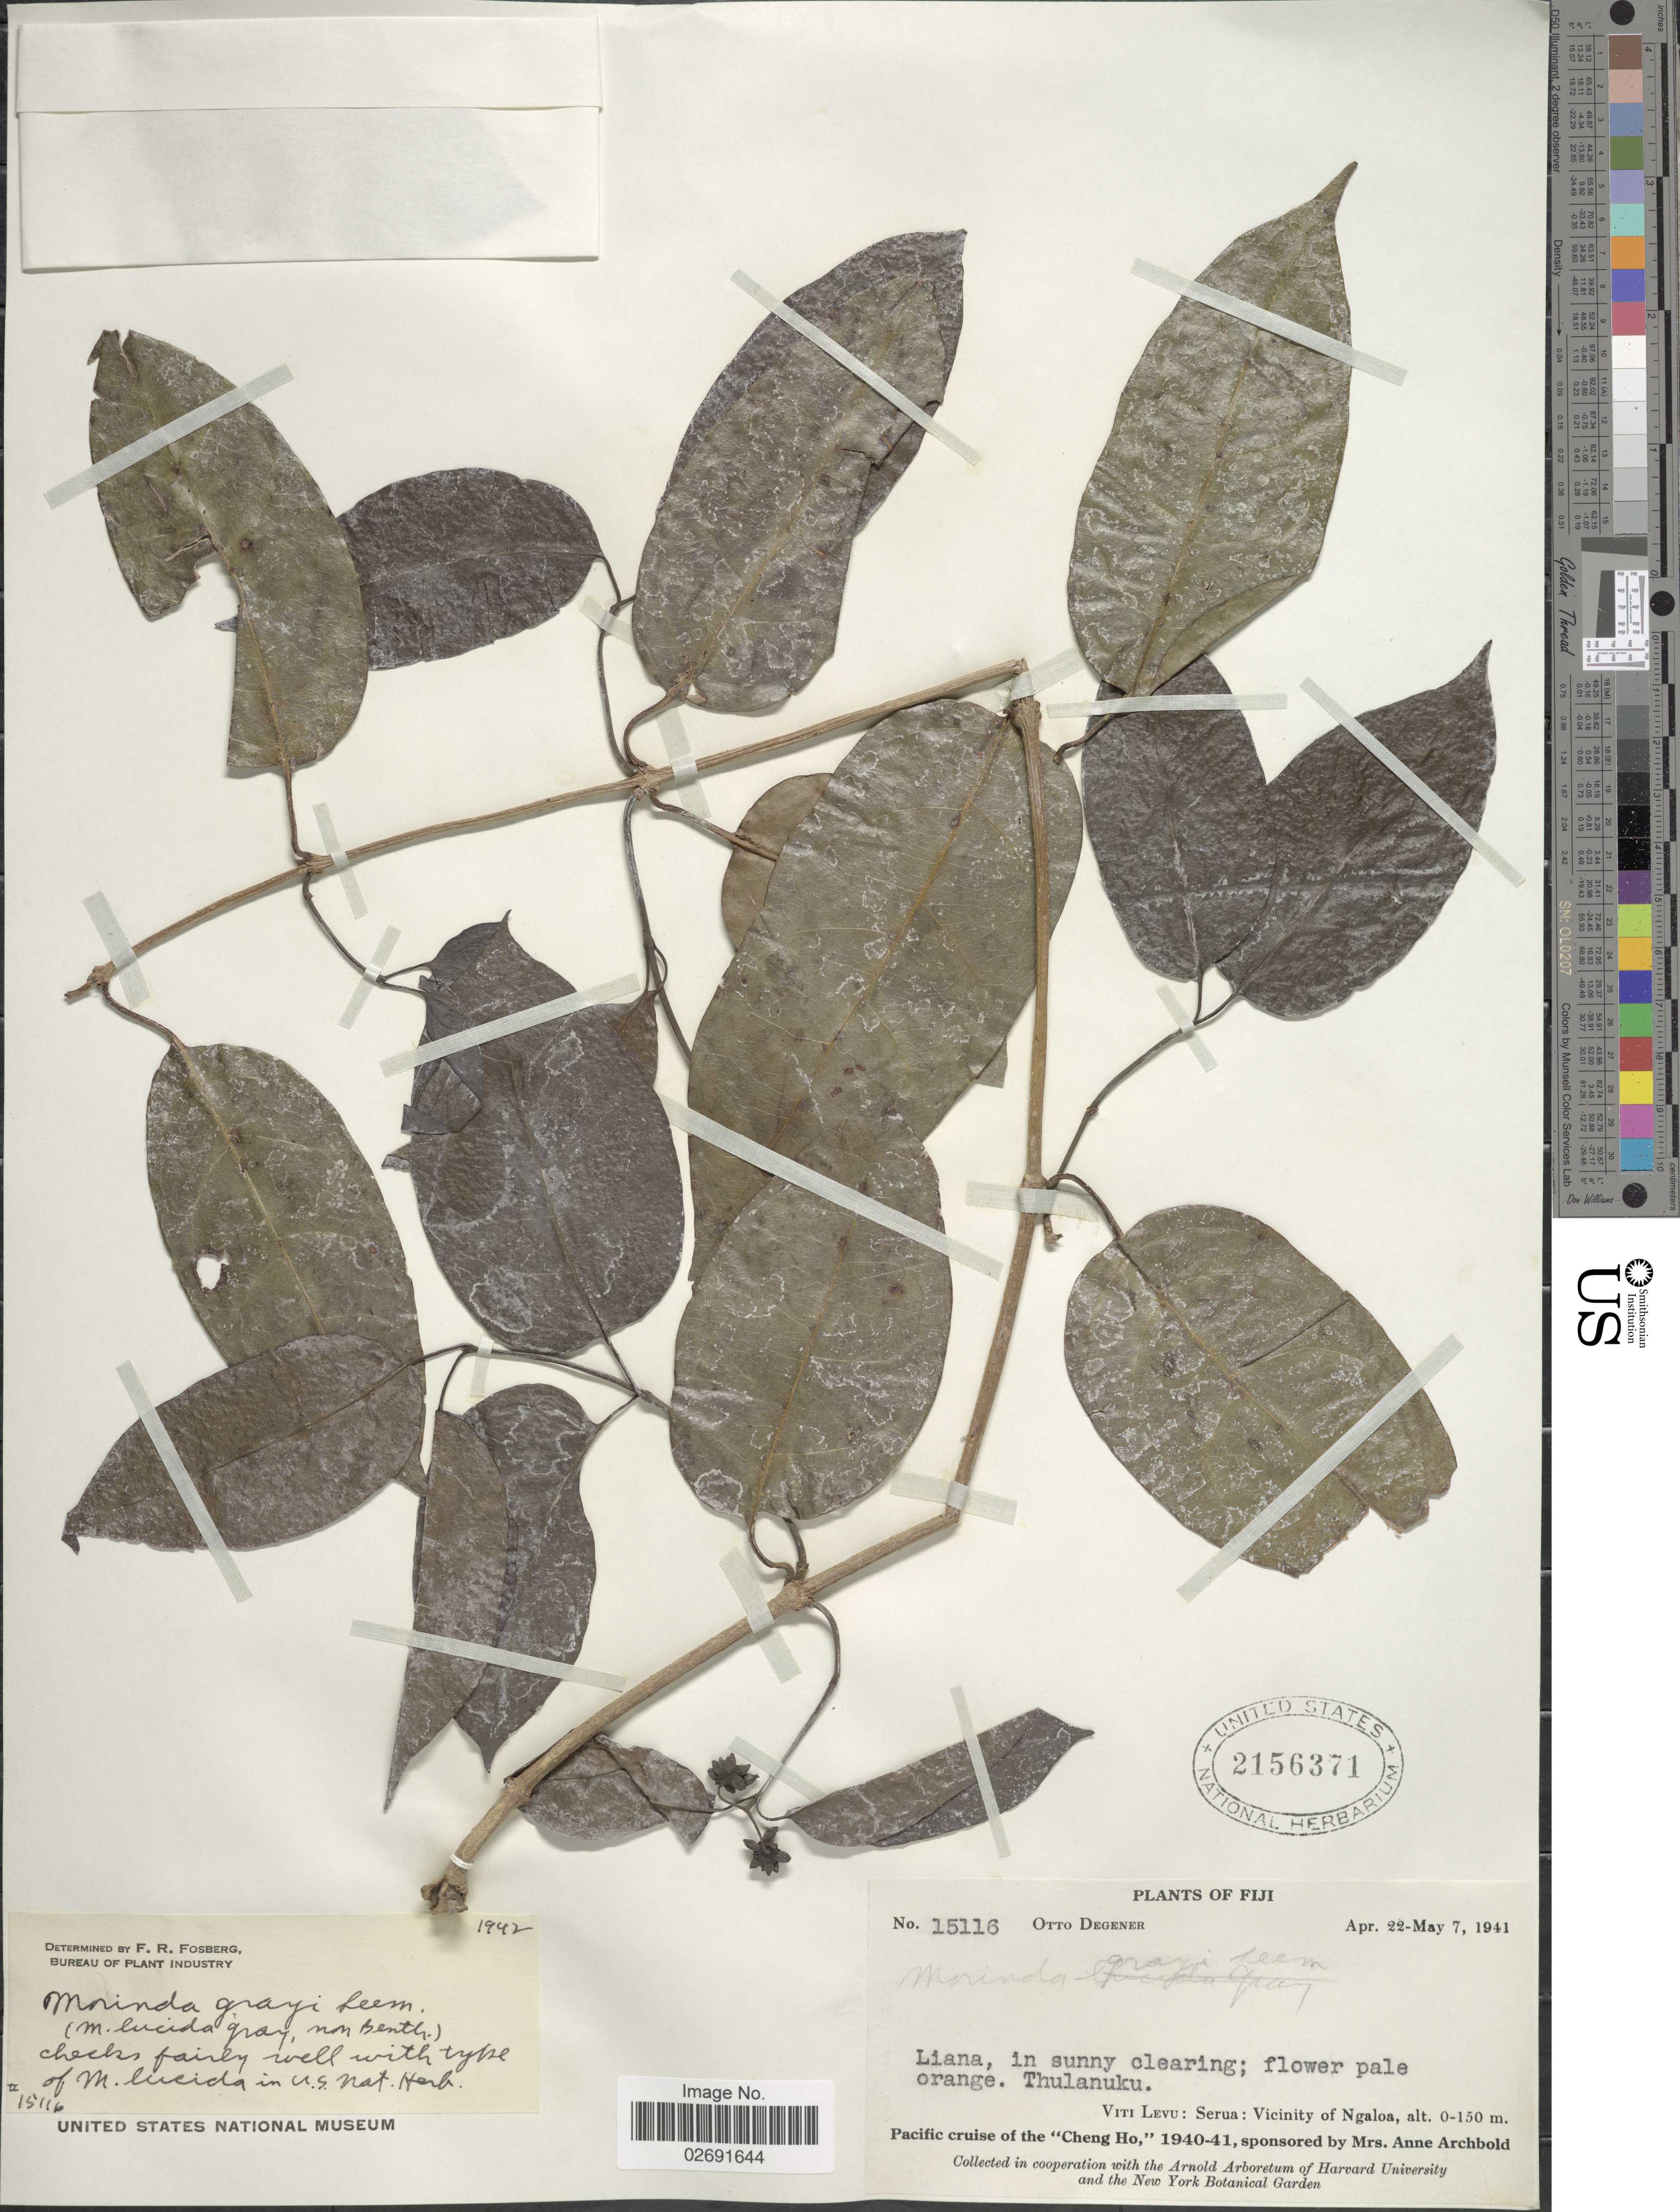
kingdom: Plantae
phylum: Tracheophyta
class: Magnoliopsida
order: Gentianales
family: Rubiaceae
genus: Gynochthodes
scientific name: Gynochthodes grayi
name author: (Seem.) Razafim. & B. Bremer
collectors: O. Degener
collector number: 15116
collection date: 1941-04-22/1941-05-07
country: Fiji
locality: Thulanuku. Viti Levu: Serua: Vicinity of Ngaloa.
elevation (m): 0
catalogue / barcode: US 2156371